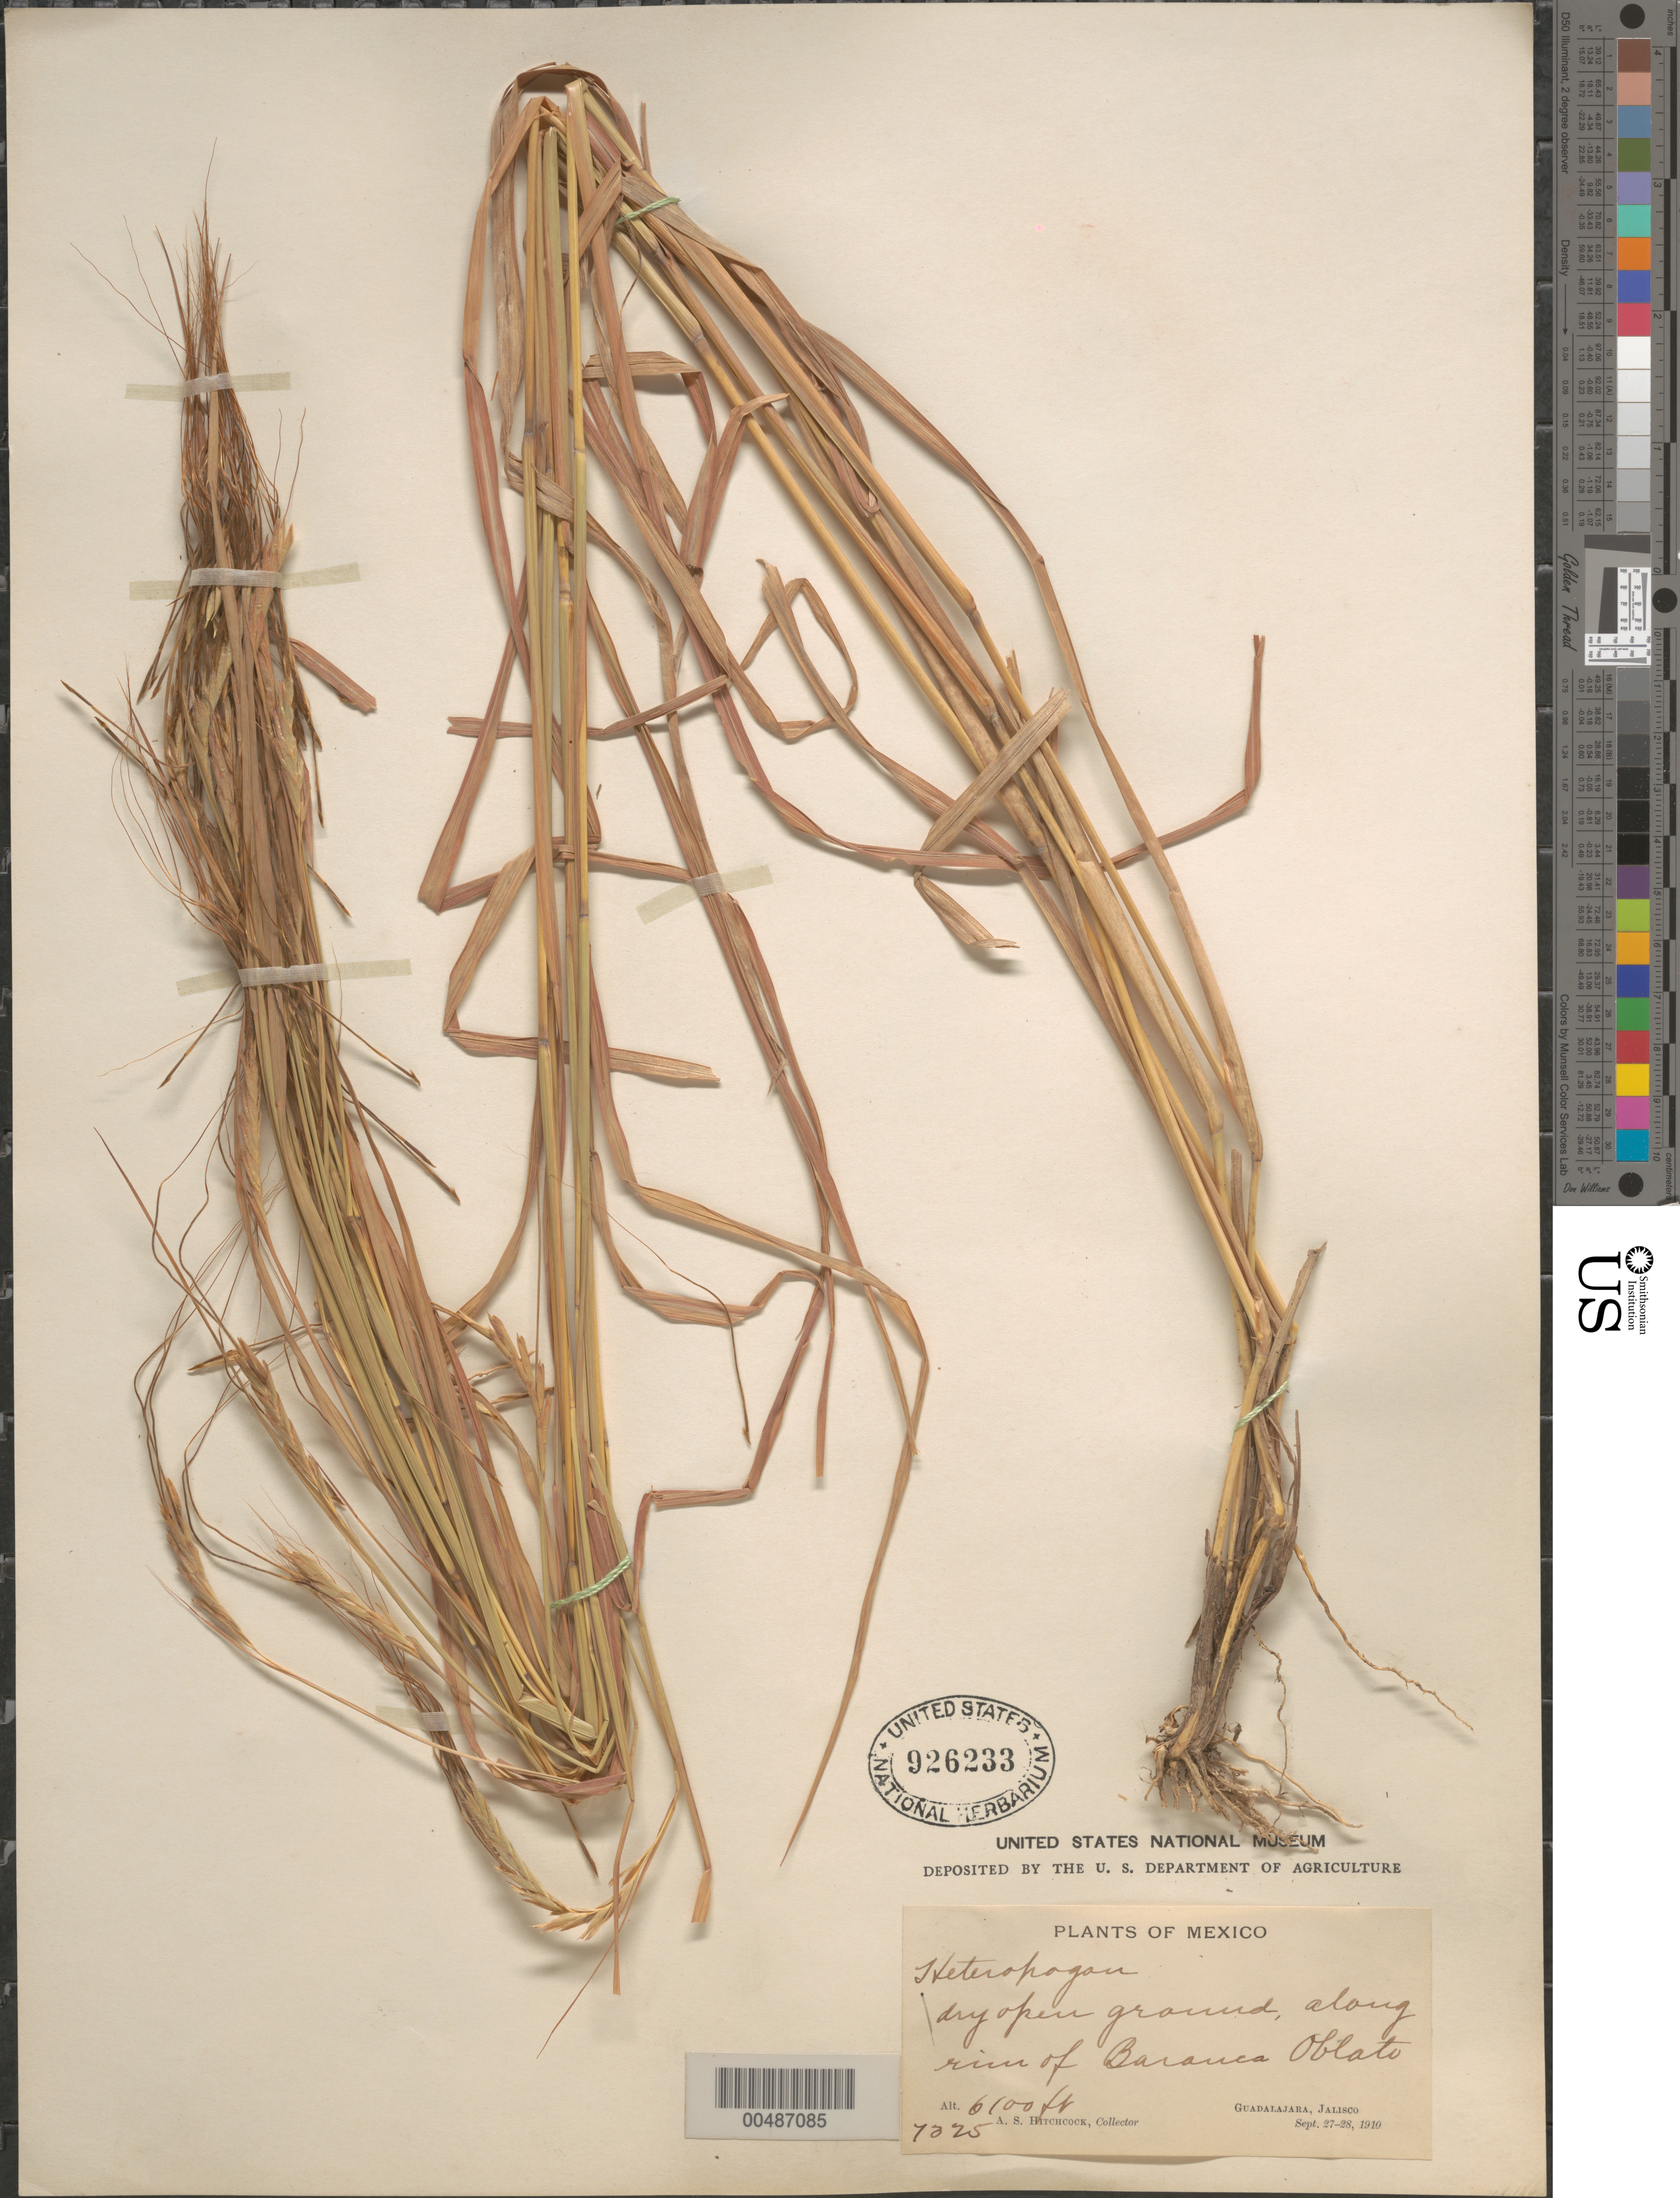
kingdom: Plantae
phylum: Tracheophyta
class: Liliopsida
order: Poales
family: Poaceae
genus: Heteropogon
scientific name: Heteropogon contortus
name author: (L.) P. Beauv. ex Roem. & Schult.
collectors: A. S. Hitchcock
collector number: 7325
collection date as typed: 27 Sep 1910 to 28 Sep 1910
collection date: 1910-09-27/1910-09-28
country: Mexico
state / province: Jalisco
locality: Guadalajara, along rim of Baranca Oblato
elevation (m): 1859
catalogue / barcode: US 926233